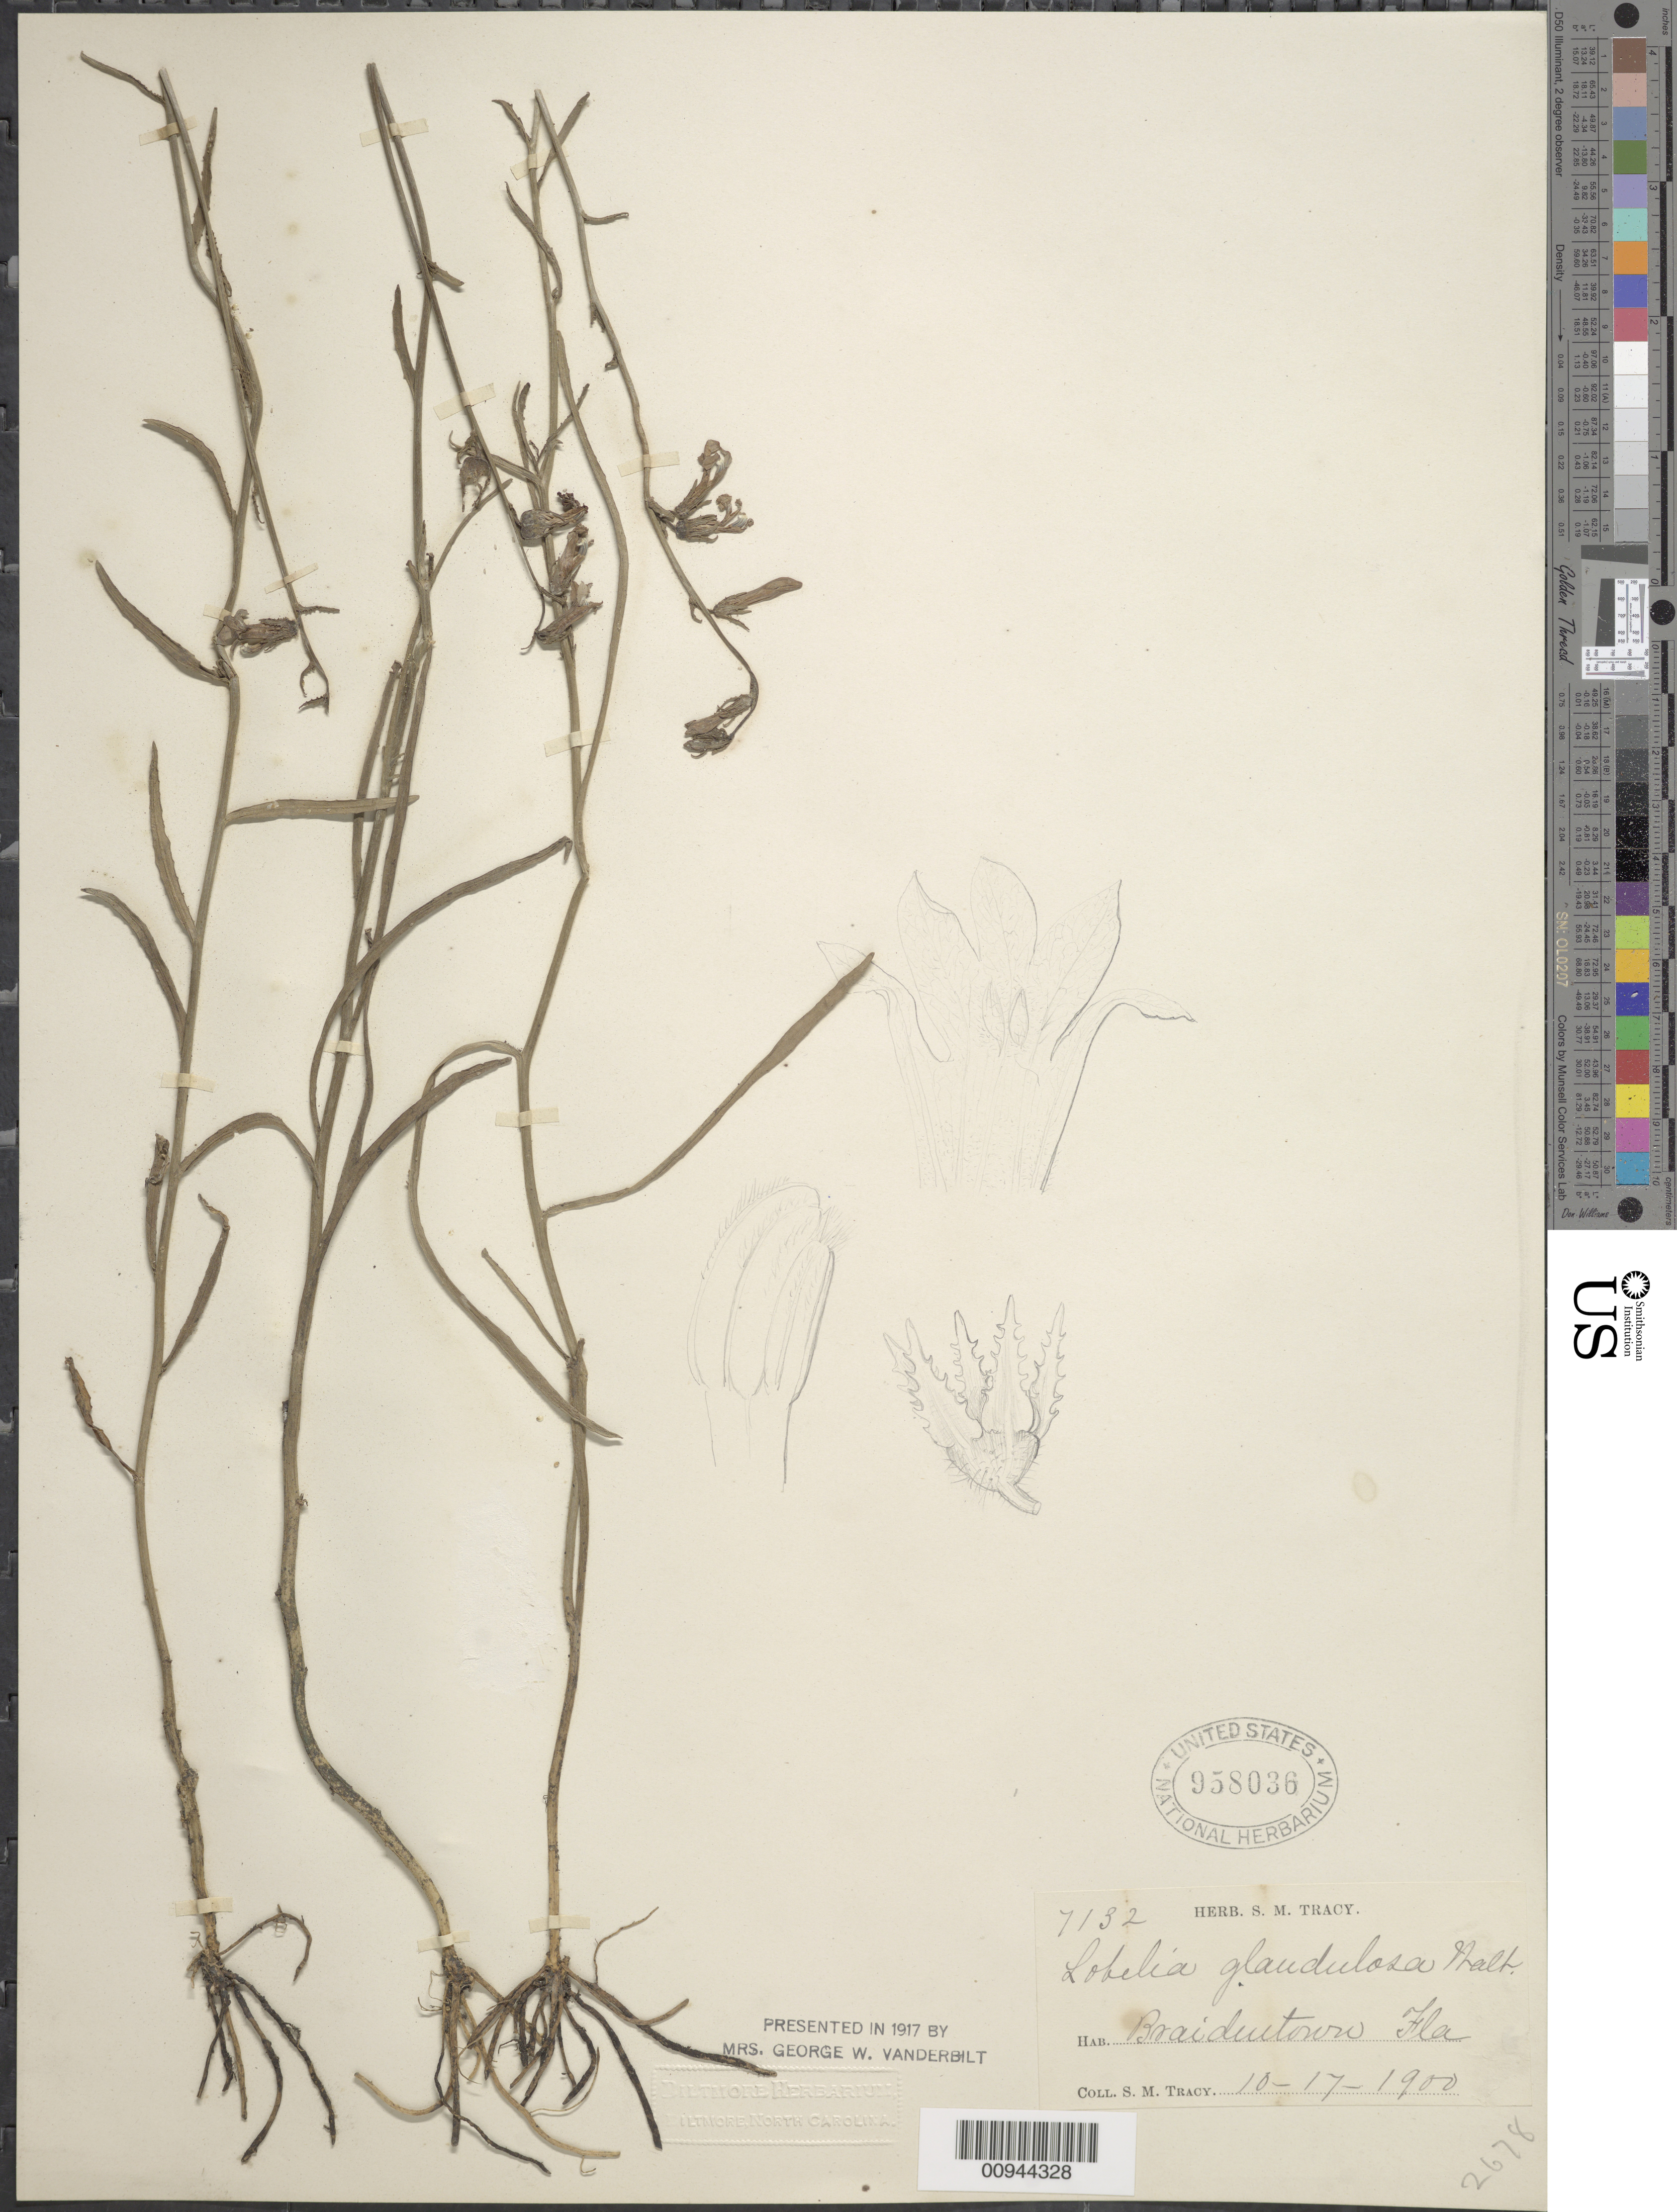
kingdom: Plantae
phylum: Tracheophyta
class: Magnoliopsida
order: Asterales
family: Campanulaceae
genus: Lobelia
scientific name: Lobelia glandulosa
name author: Walter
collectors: S. M. Tracy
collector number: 7132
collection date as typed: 17 Oct 1900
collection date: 1900-10-17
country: United States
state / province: Florida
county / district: Manatee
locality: Braidentown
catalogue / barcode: US 958036